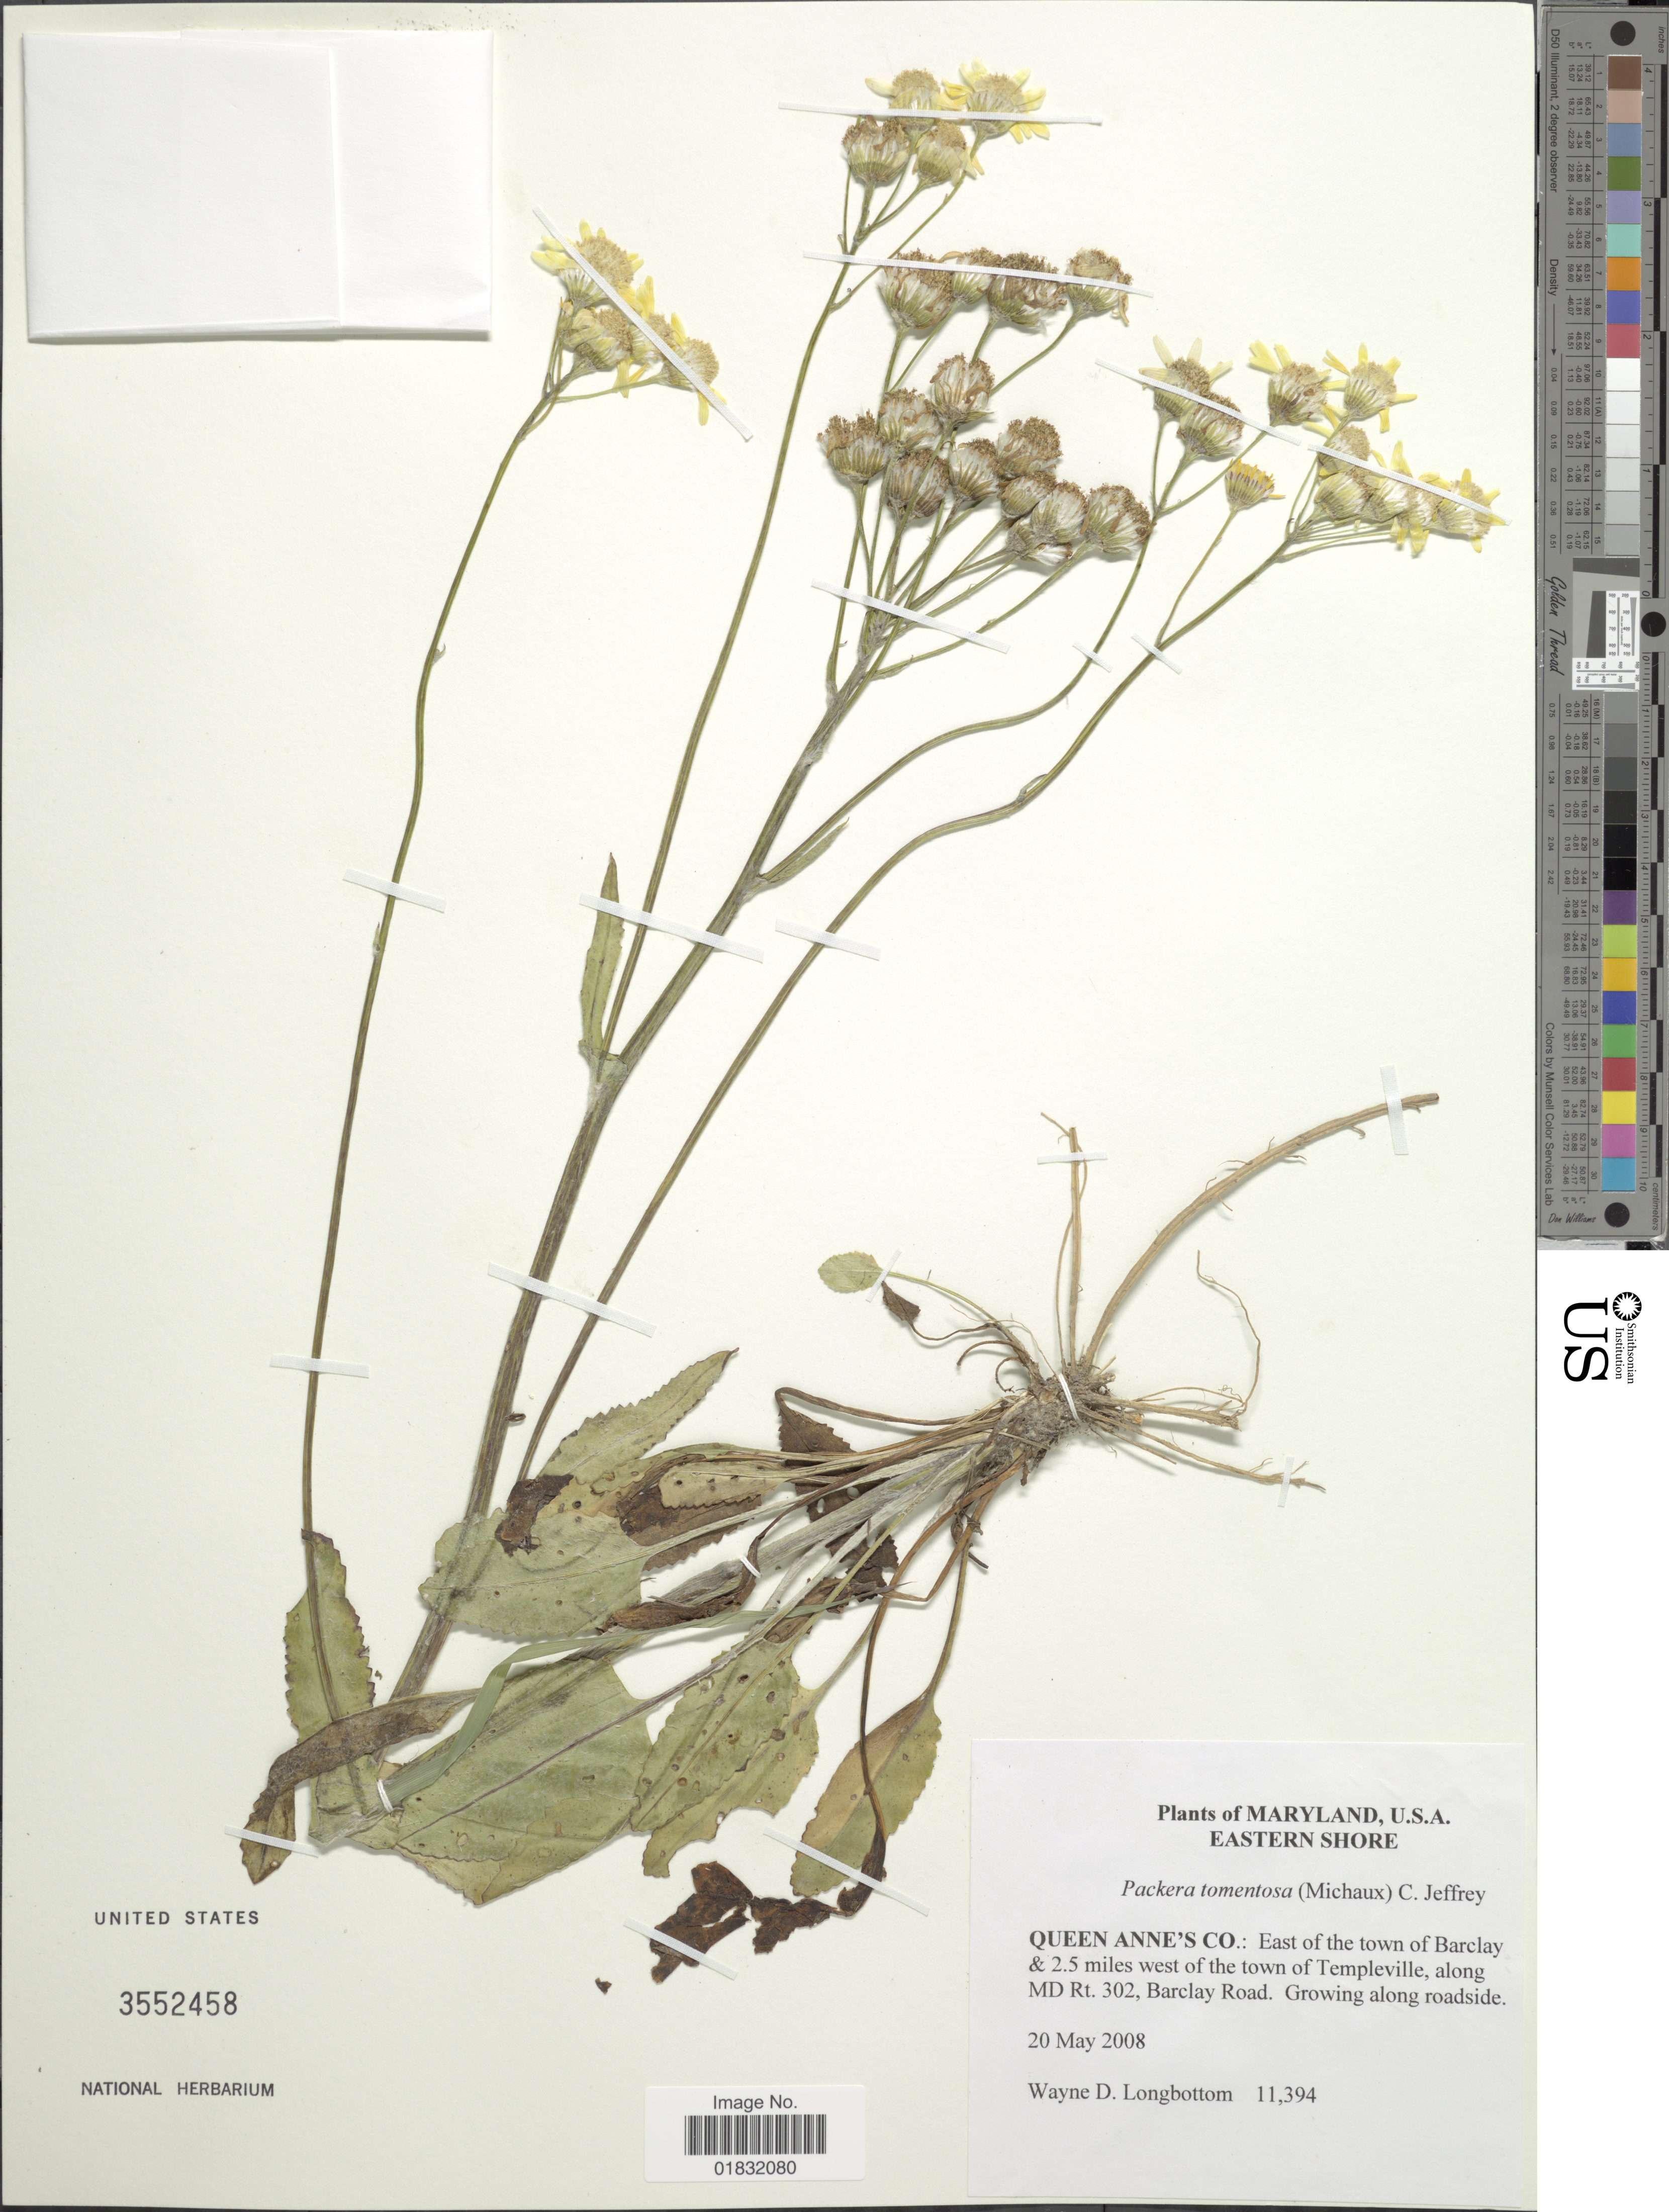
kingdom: Plantae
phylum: Tracheophyta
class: Magnoliopsida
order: Asterales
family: Asteraceae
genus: Packera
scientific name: Packera dubia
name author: (Spreng.) Trock & Mabb.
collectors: W. D. Longbottom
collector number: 11394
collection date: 2008-05-20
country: United States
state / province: Maryland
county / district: Queen Anne's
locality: Eastern Shore, Queen Anne's Co: East of the town of Barclay & 2.5 miles west of the town of Templeville, along MD Rt.302, Barclay Road. Growing along roadside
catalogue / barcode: US 3552458